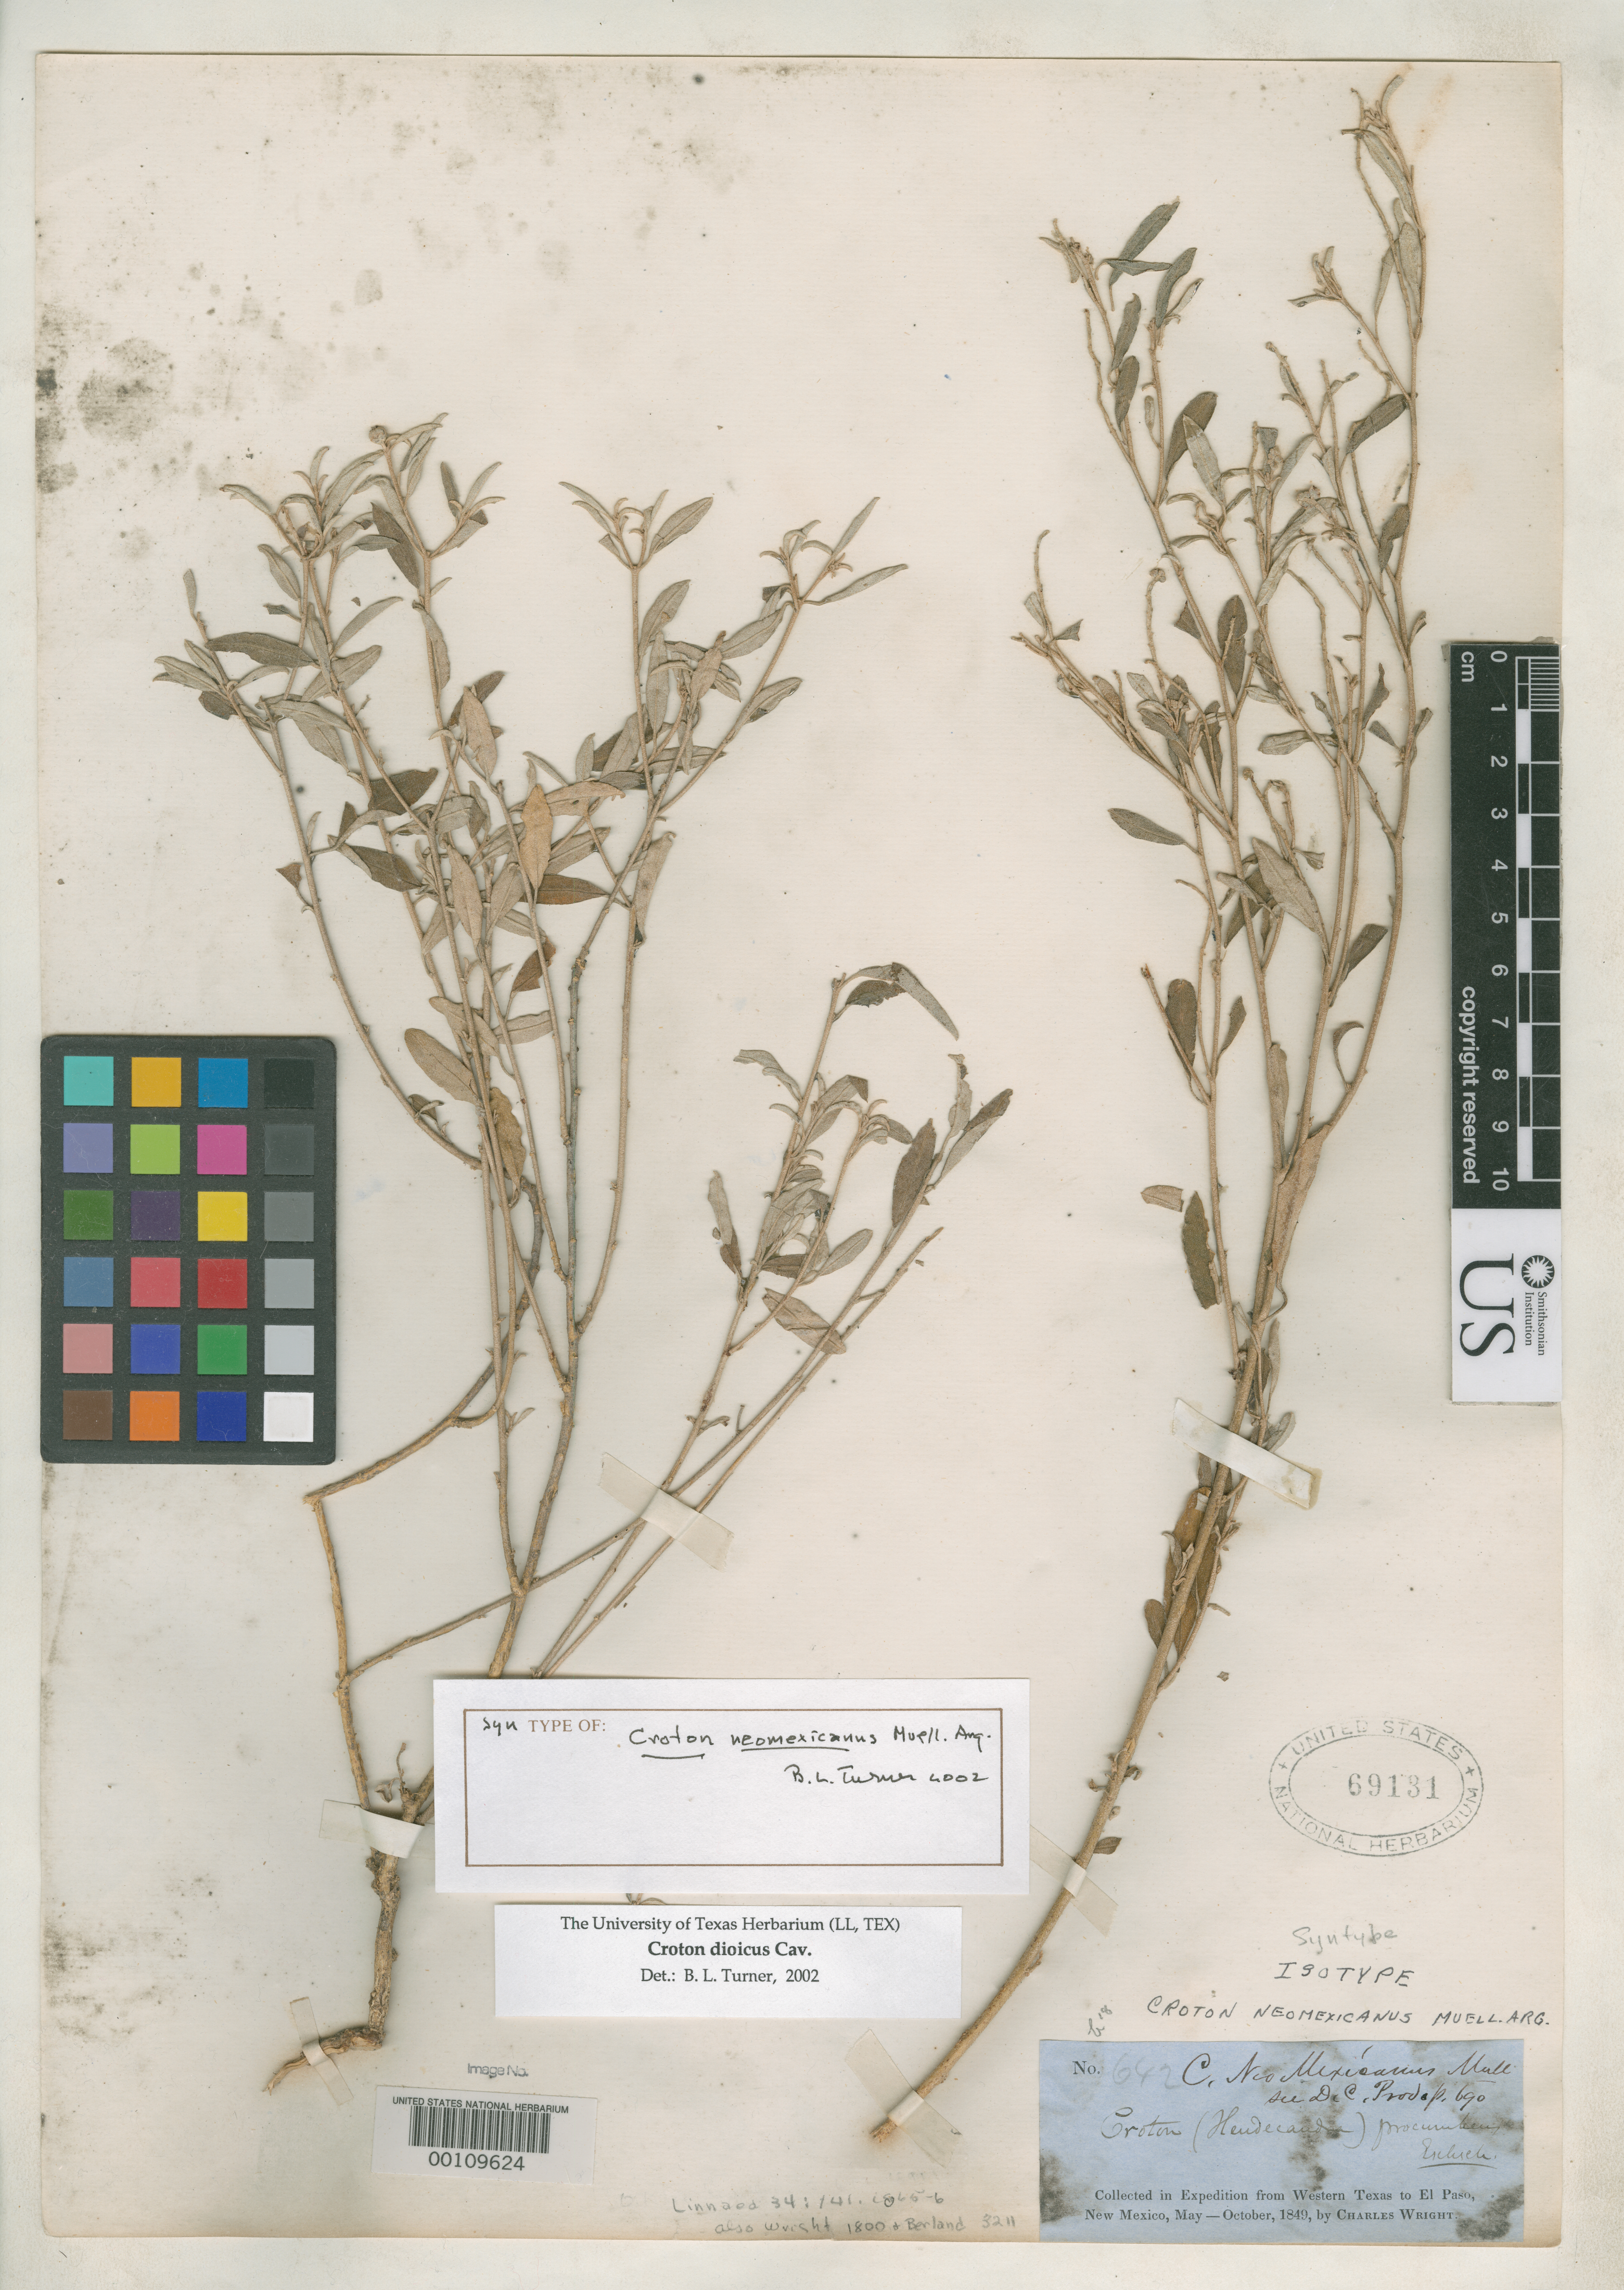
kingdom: Plantae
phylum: Tracheophyta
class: Magnoliopsida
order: Malpighiales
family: Euphorbiaceae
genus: Croton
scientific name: Croton neomexicanus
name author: Müll. Arg.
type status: Syntype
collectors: C. Wright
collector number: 642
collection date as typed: May 1849 to -- Oct 1849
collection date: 1849-05/1849-10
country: United States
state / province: New Mexico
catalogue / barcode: US 69131